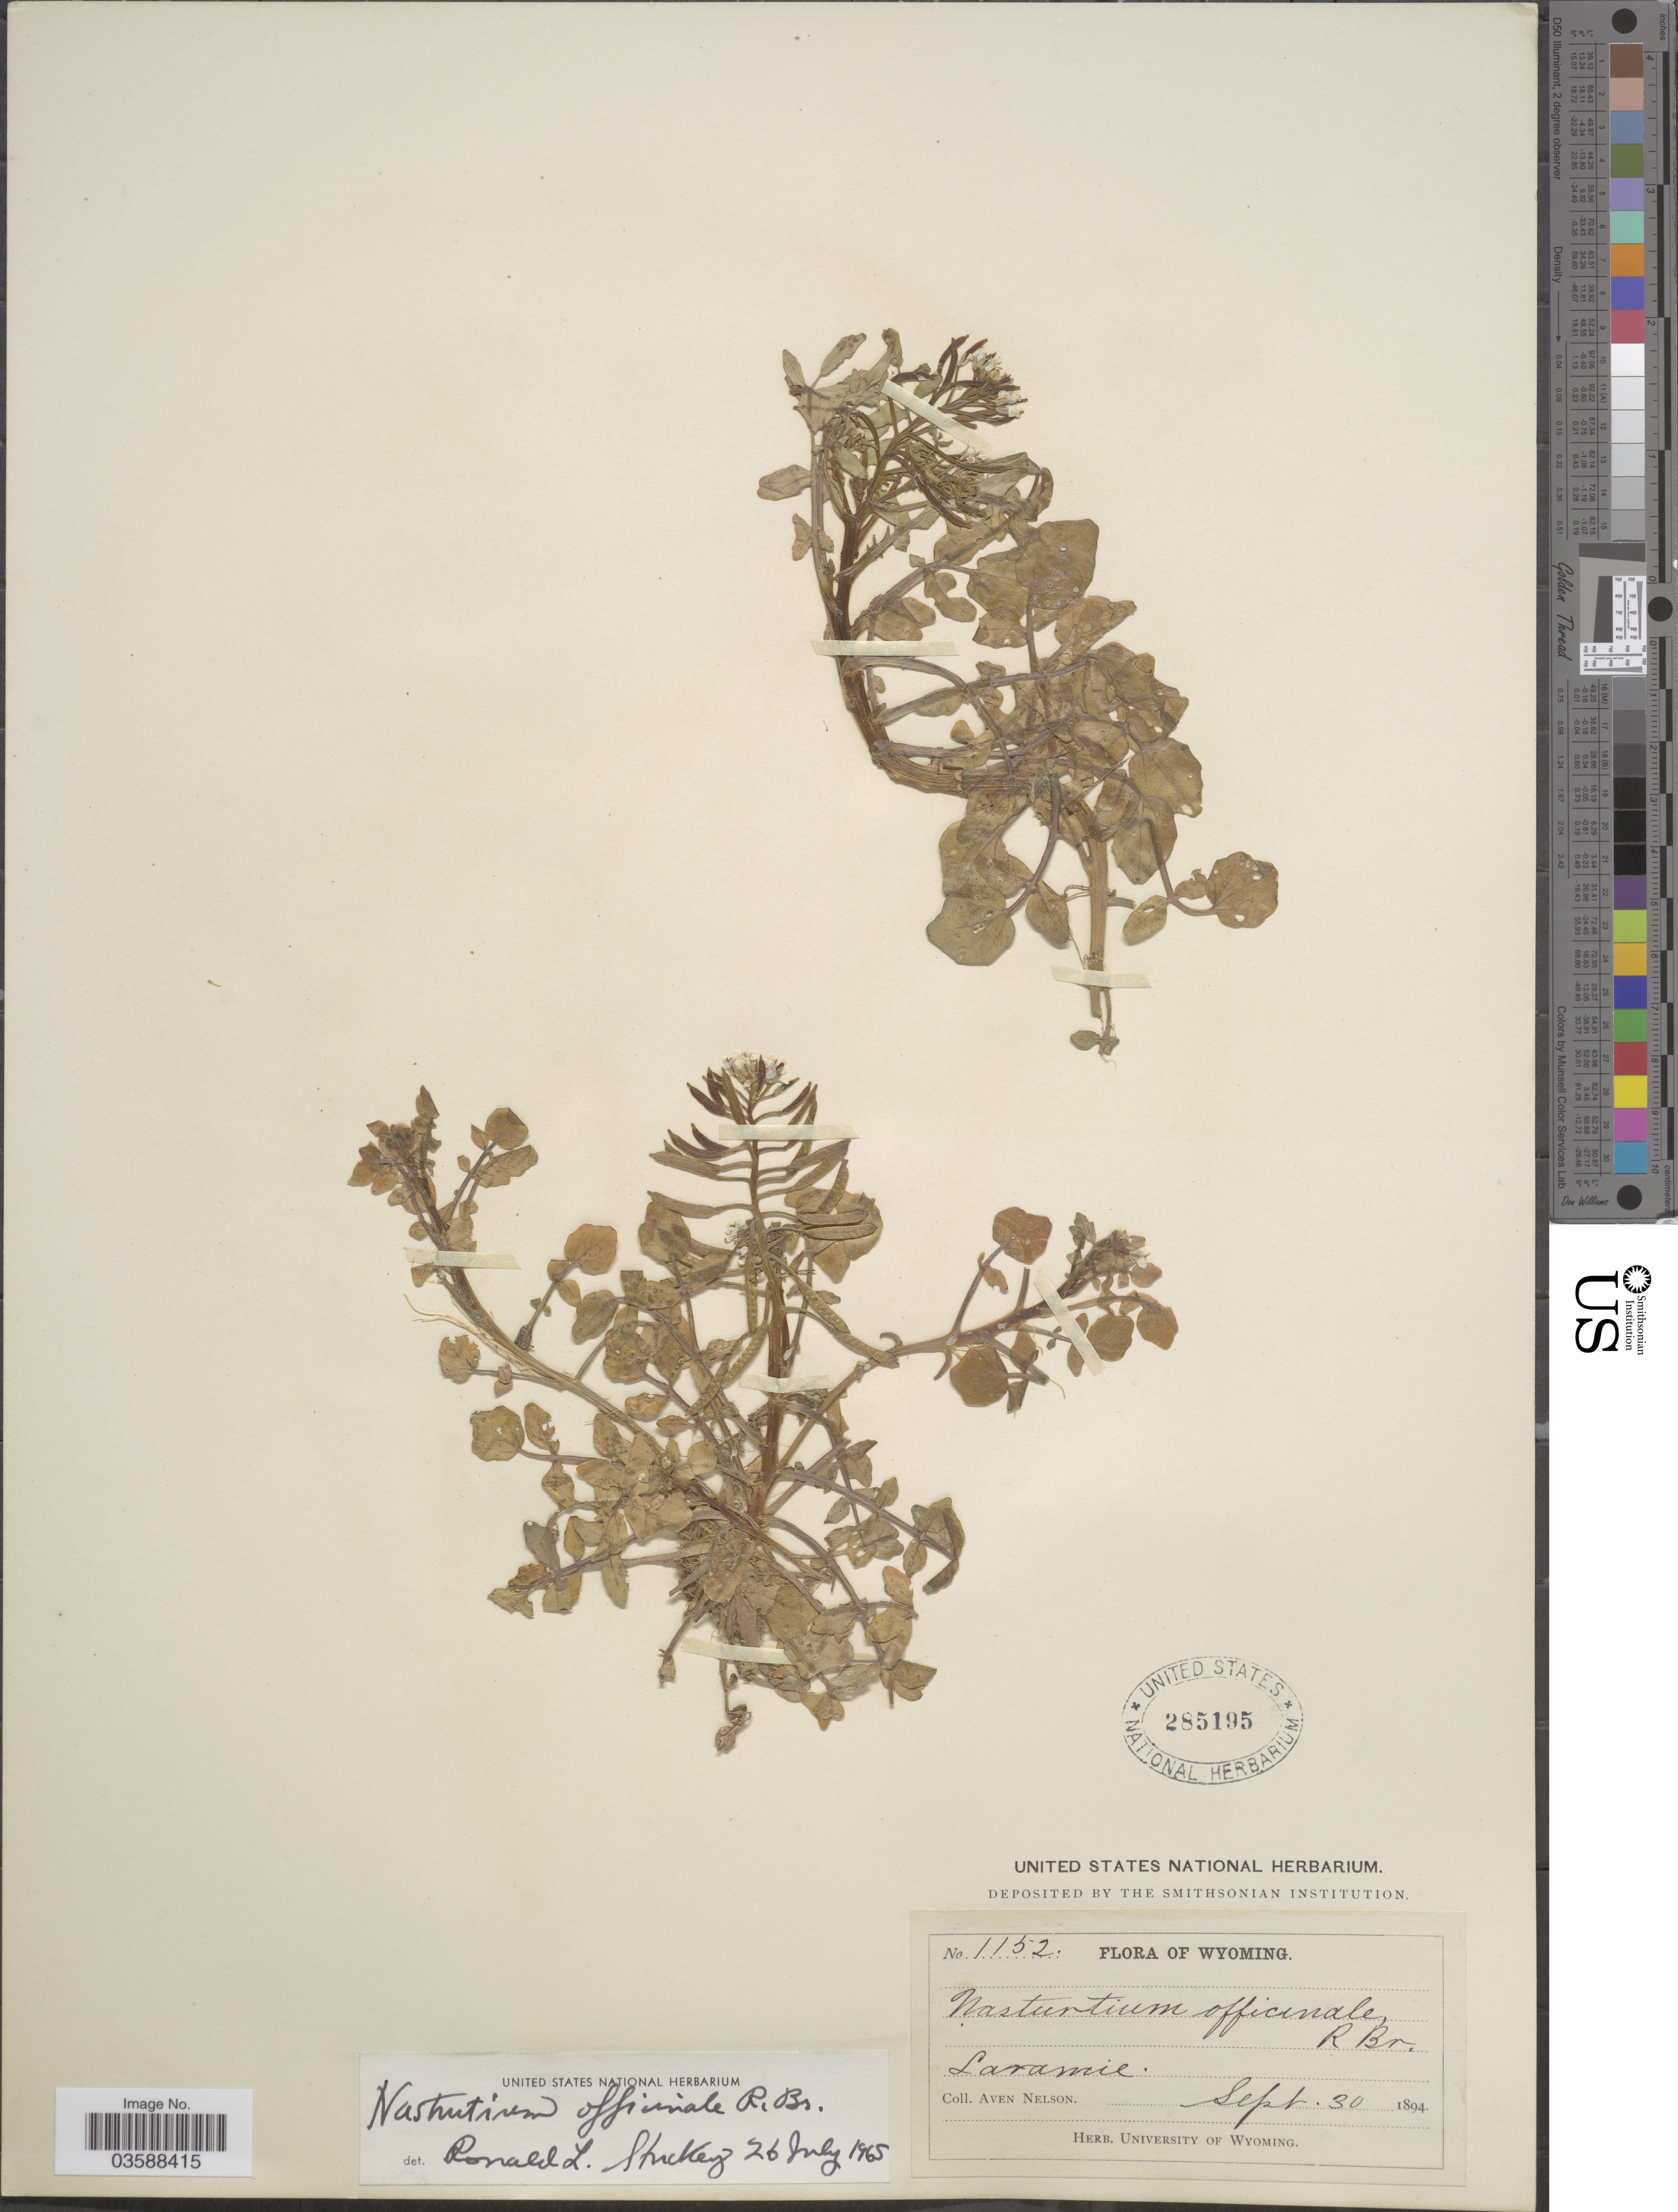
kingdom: Plantae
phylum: Tracheophyta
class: Magnoliopsida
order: Brassicales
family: Brassicaceae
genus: Nasturtium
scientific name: Nasturtium officinale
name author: R. Br.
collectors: A. Nelson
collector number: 1152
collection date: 1894-09-30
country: United States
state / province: Wyoming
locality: Laramie.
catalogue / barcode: US 285195